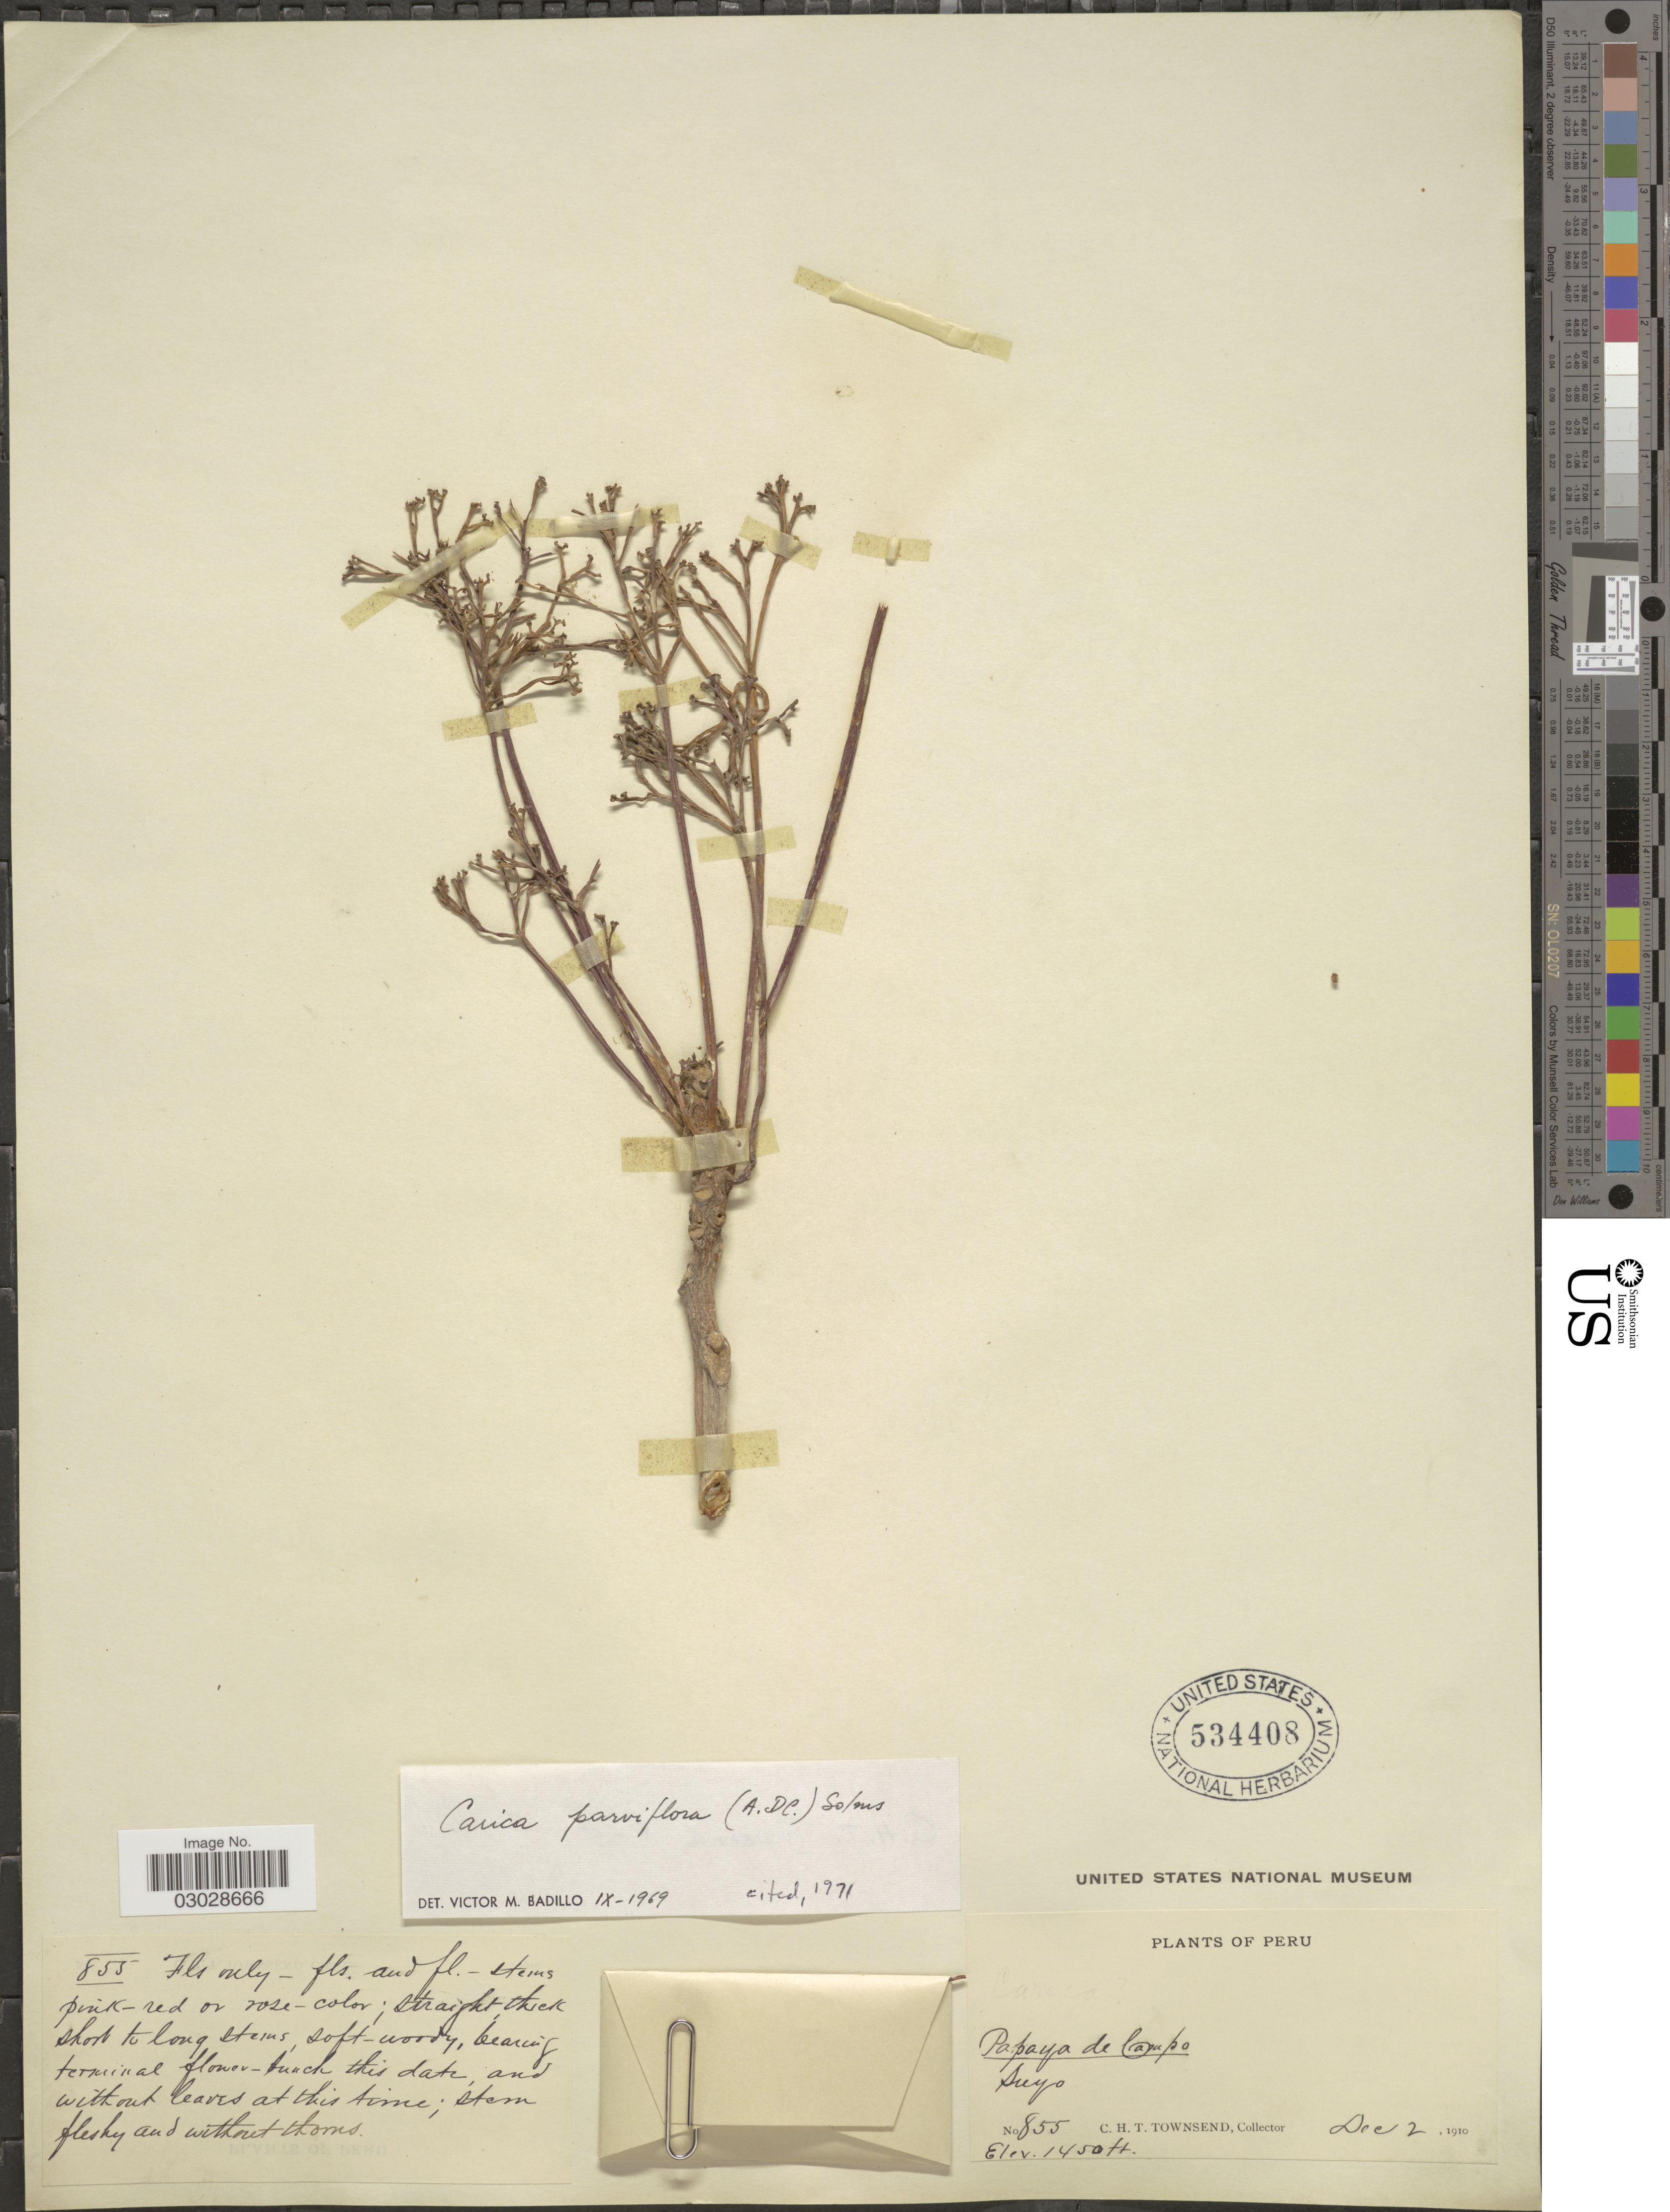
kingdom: Plantae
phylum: Tracheophyta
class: Magnoliopsida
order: Brassicales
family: Caricaceae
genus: Vasconcellea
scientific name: Vasconcellea parviflora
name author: A. DC.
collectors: C. H. T. Townsend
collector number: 855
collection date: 1910-12-02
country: Peru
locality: Papaya de Campo, Suyo.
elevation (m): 442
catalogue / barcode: US 534408